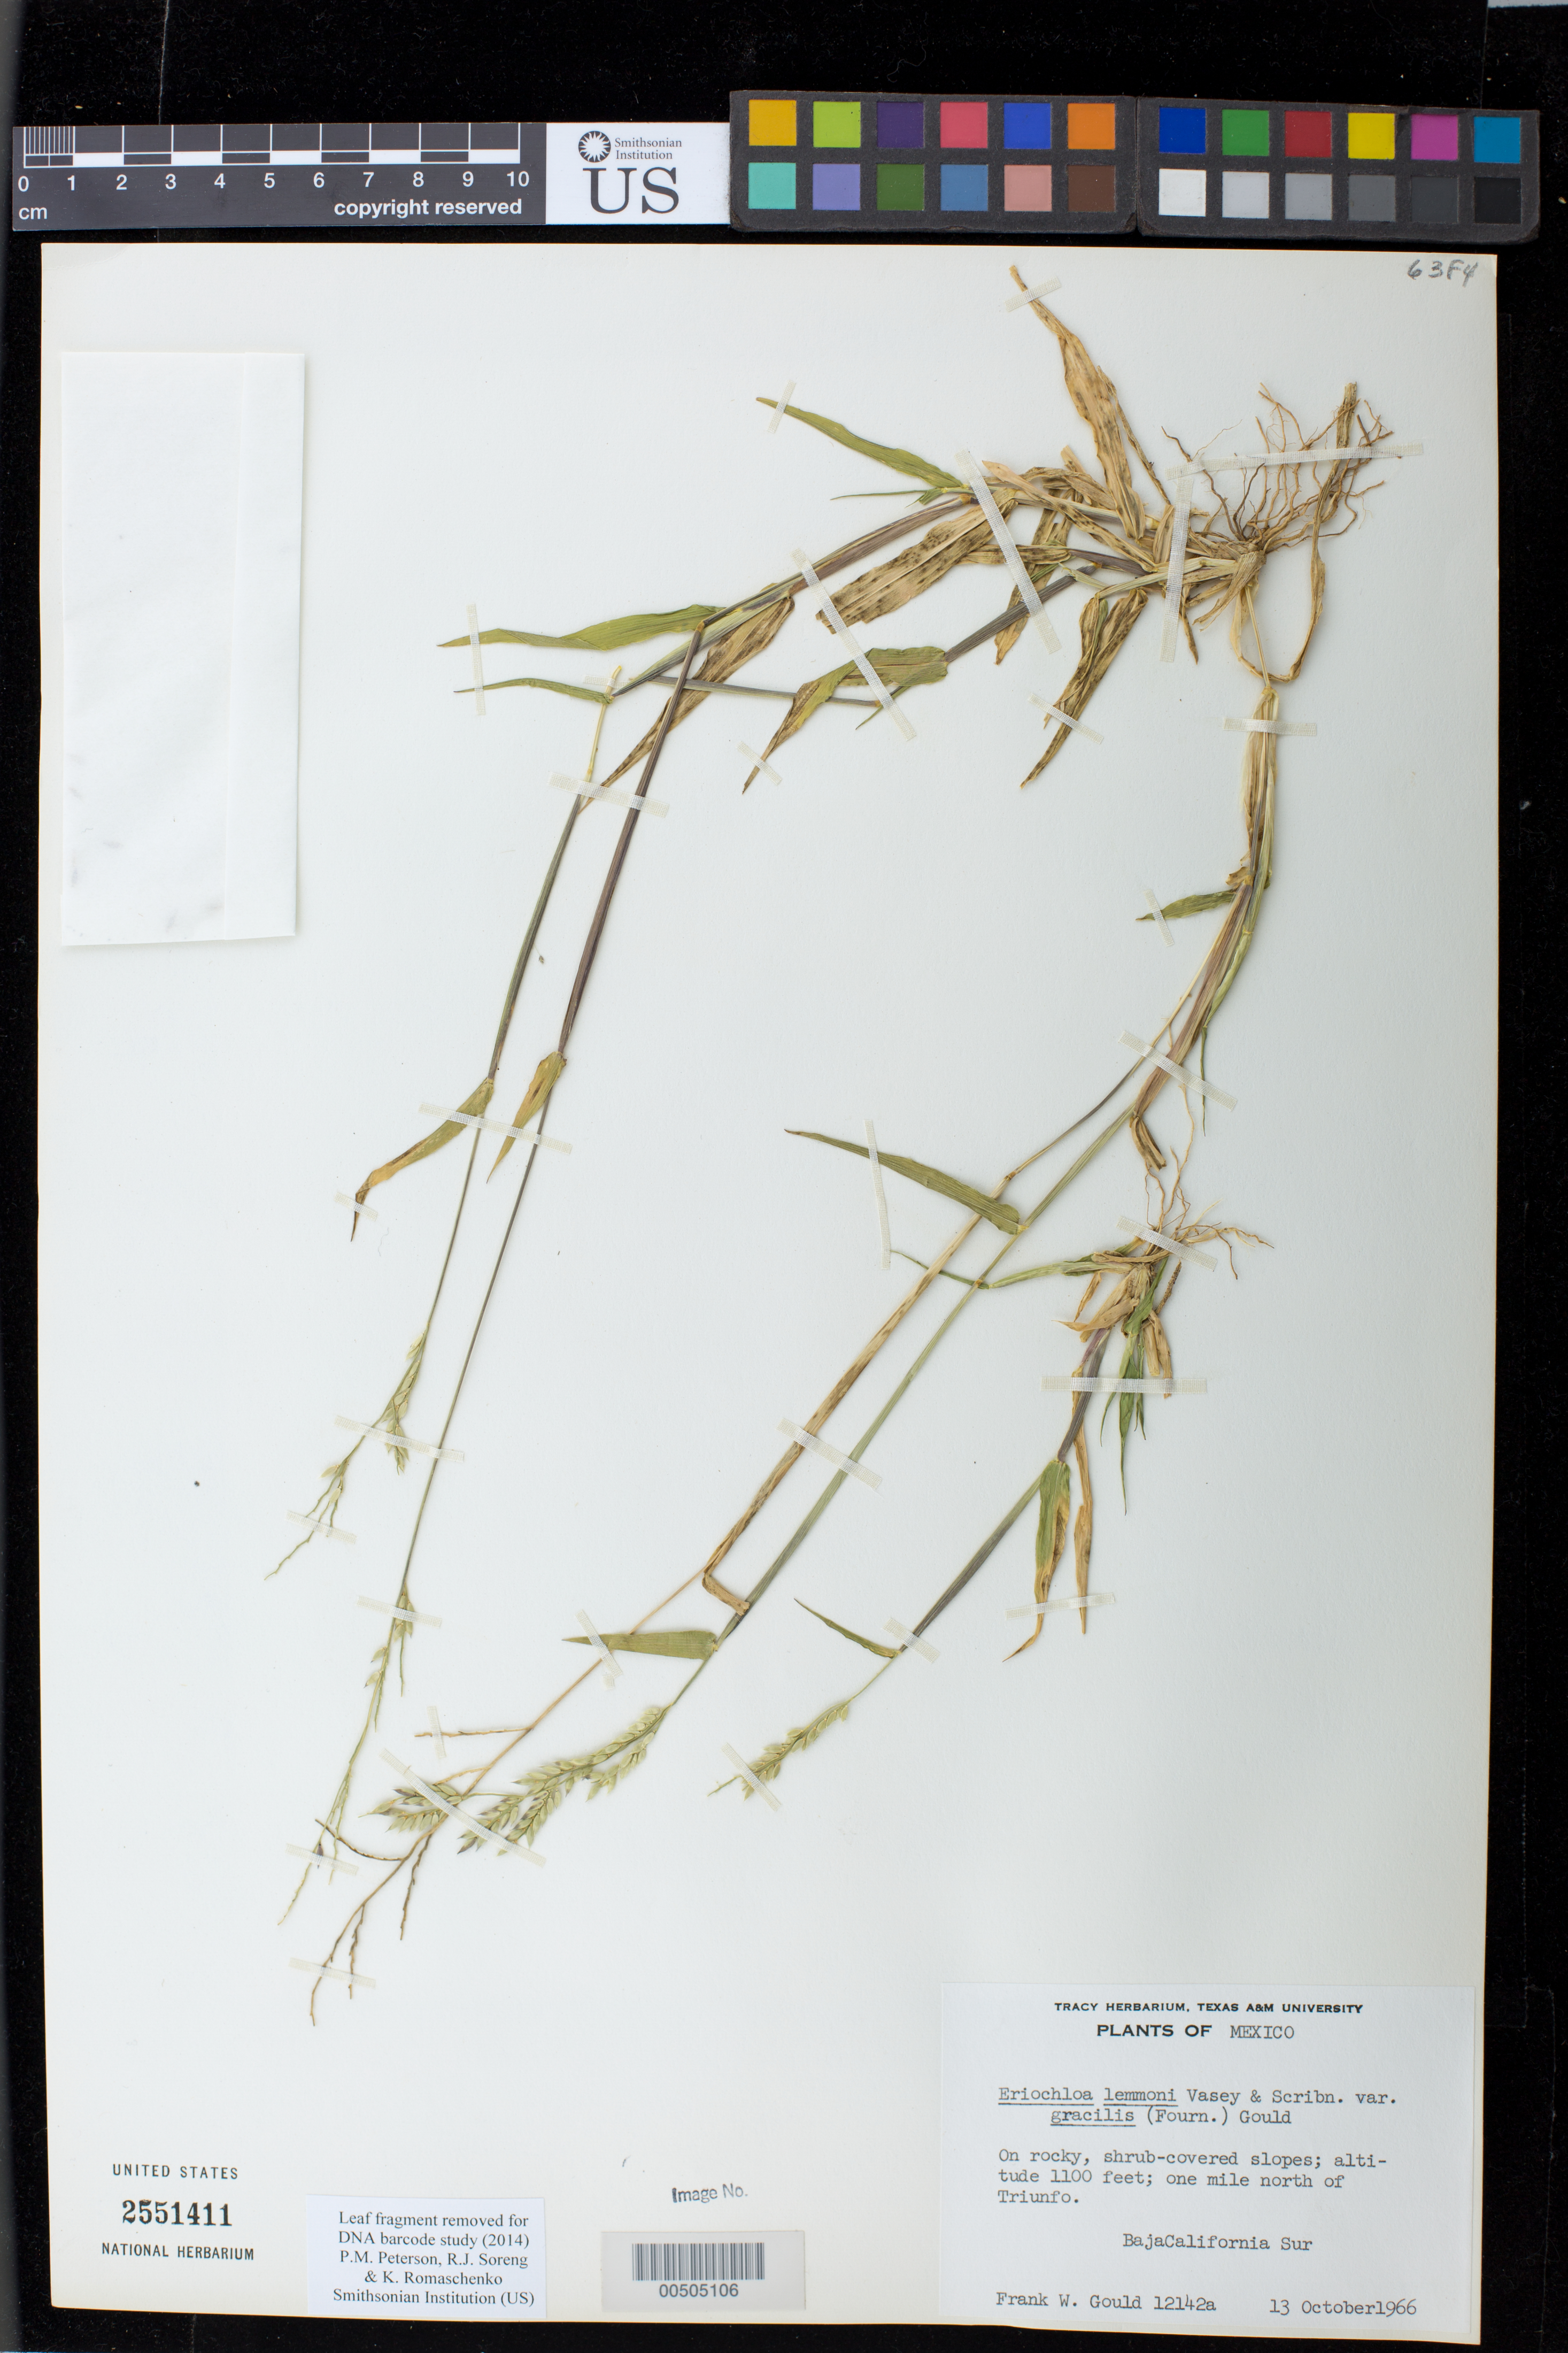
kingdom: Plantae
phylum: Tracheophyta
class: Liliopsida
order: Poales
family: Poaceae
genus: Eriochloa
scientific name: Eriochloa lemmonii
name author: Vasey & Scribn.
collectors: F. W. Gould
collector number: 12142a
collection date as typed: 13 Oct 1966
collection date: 1966-10-13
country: Mexico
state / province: Baja California Sur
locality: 1 mi N of Triunfo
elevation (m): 335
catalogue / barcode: US 2551411